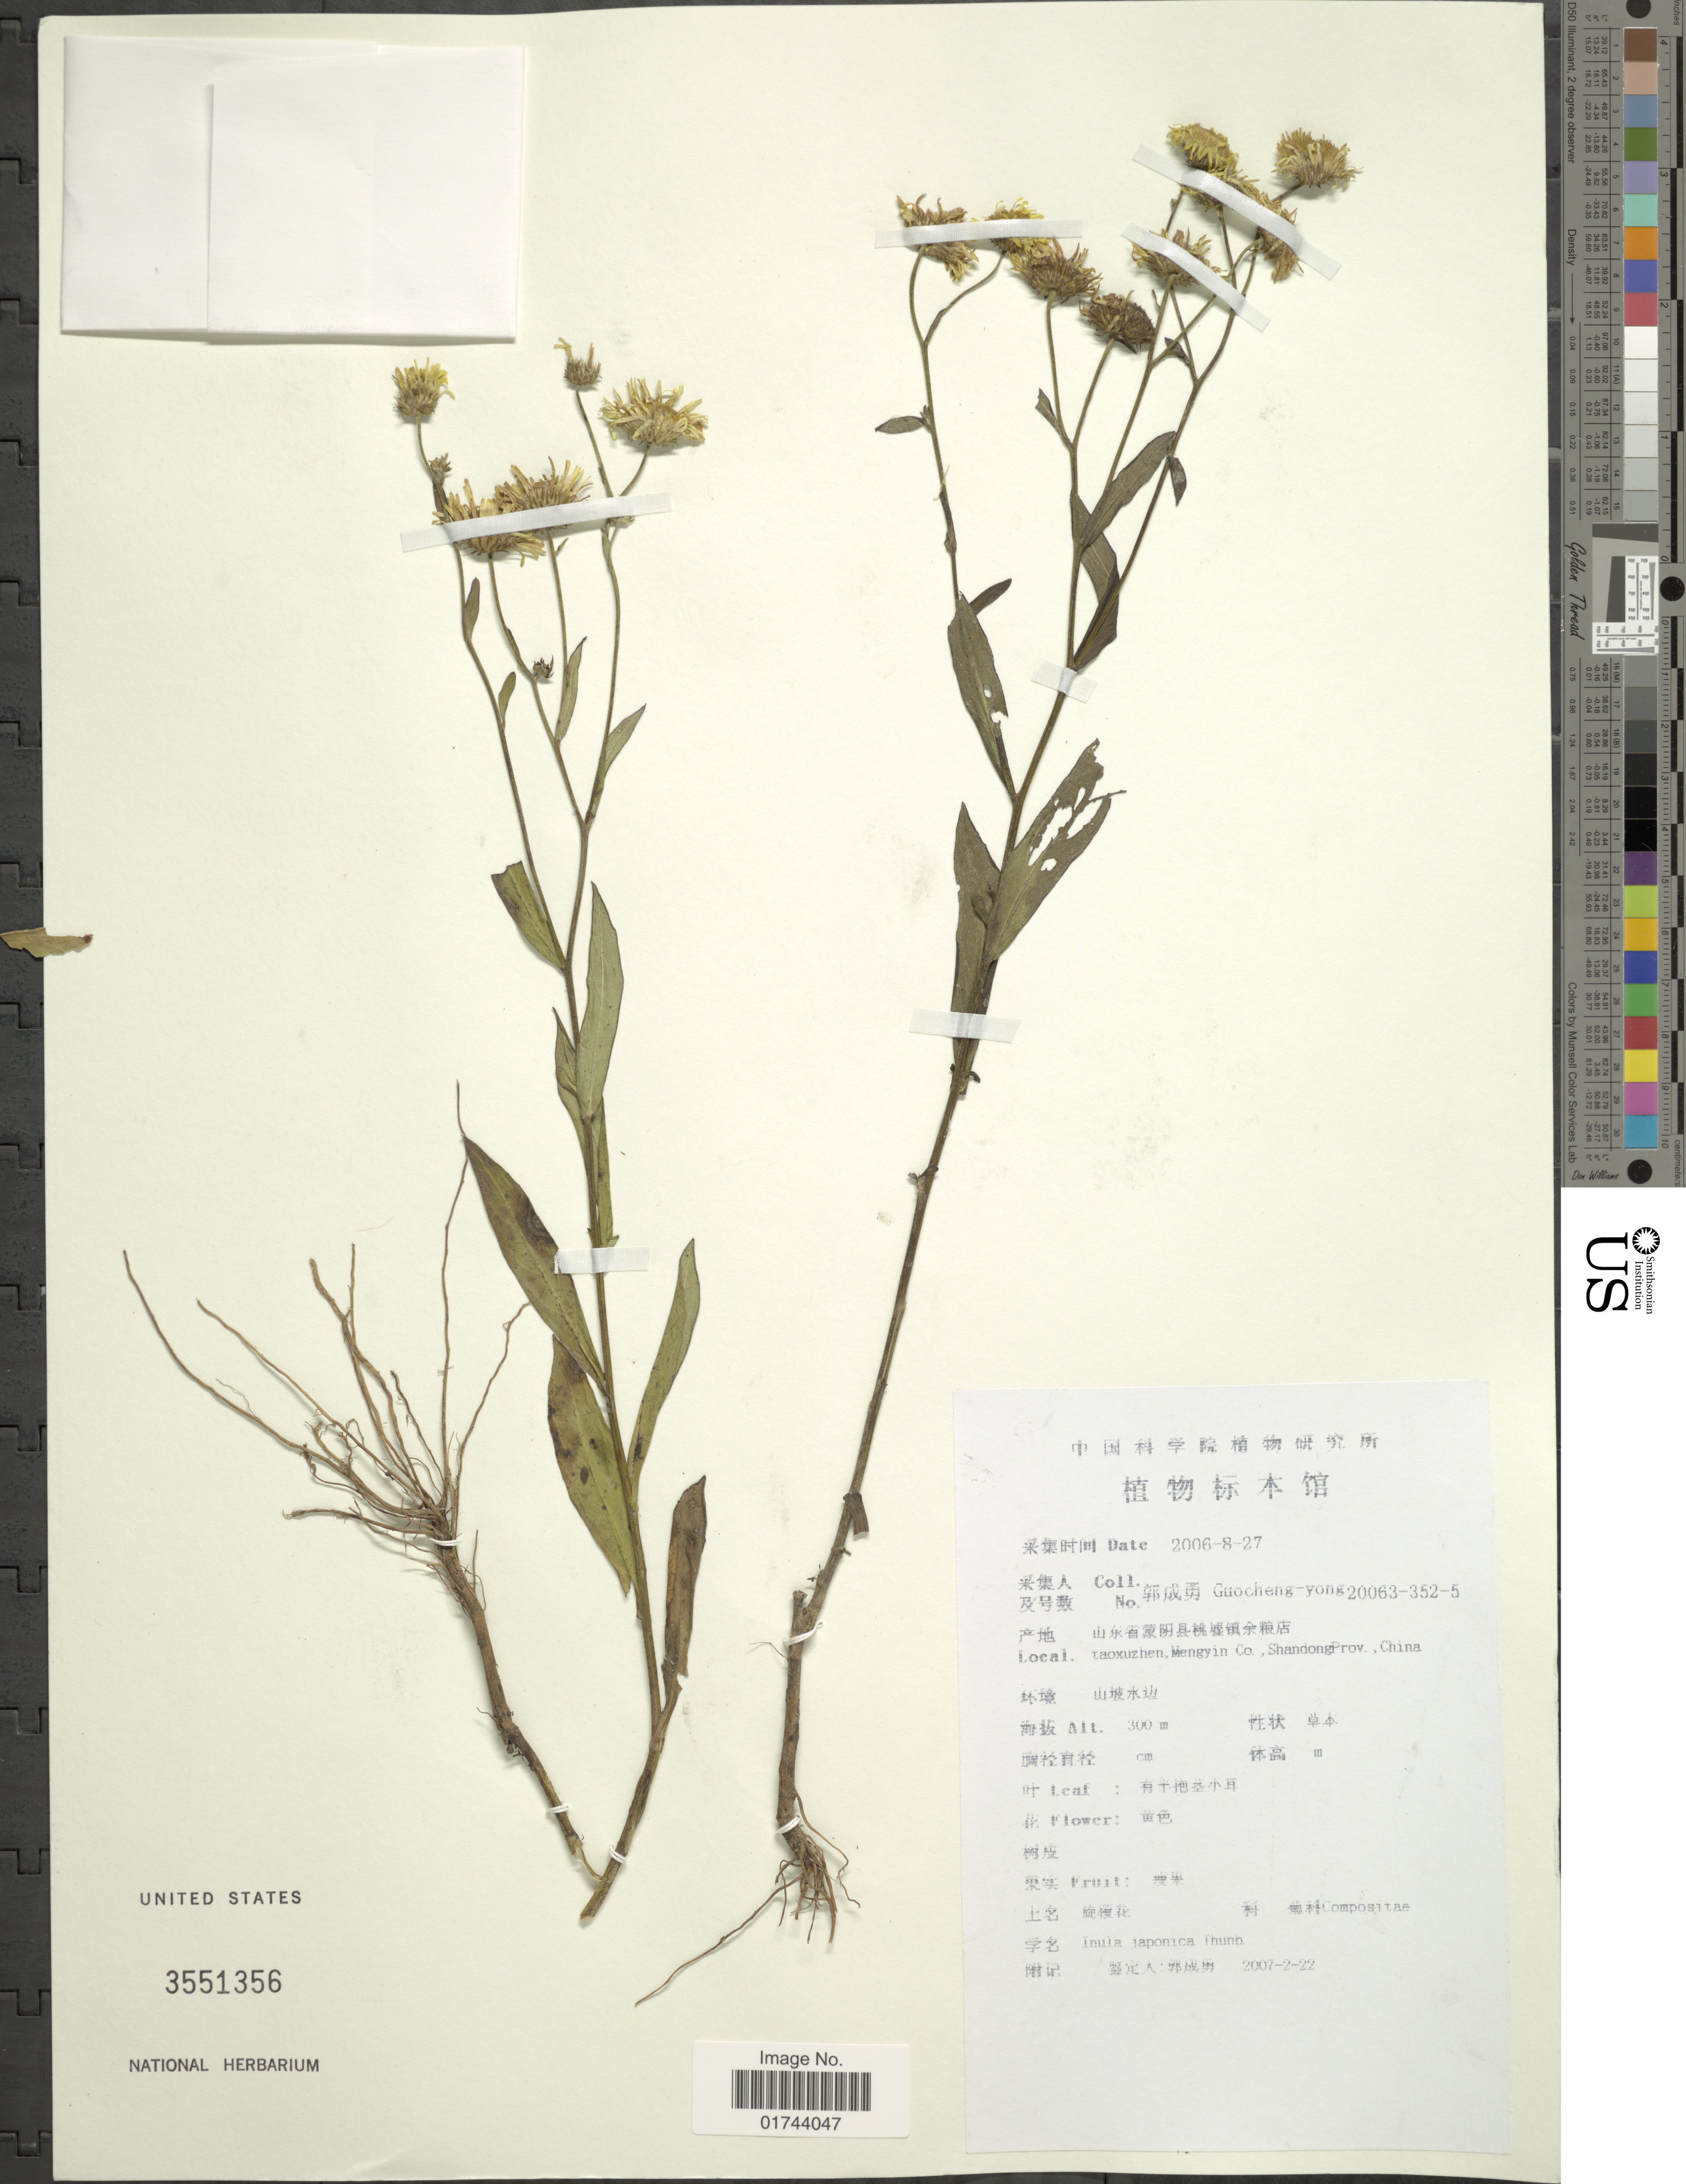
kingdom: Plantae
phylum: Tracheophyta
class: Magnoliopsida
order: Asterales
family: Asteraceae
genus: Inula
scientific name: Inula japonica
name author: Thunb.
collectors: Guo cheng-yong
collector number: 20063-352-5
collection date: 2006-08-27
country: China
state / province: Shandong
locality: Taoxuzhen, Mengyin Co.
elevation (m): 300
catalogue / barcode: US 3551356